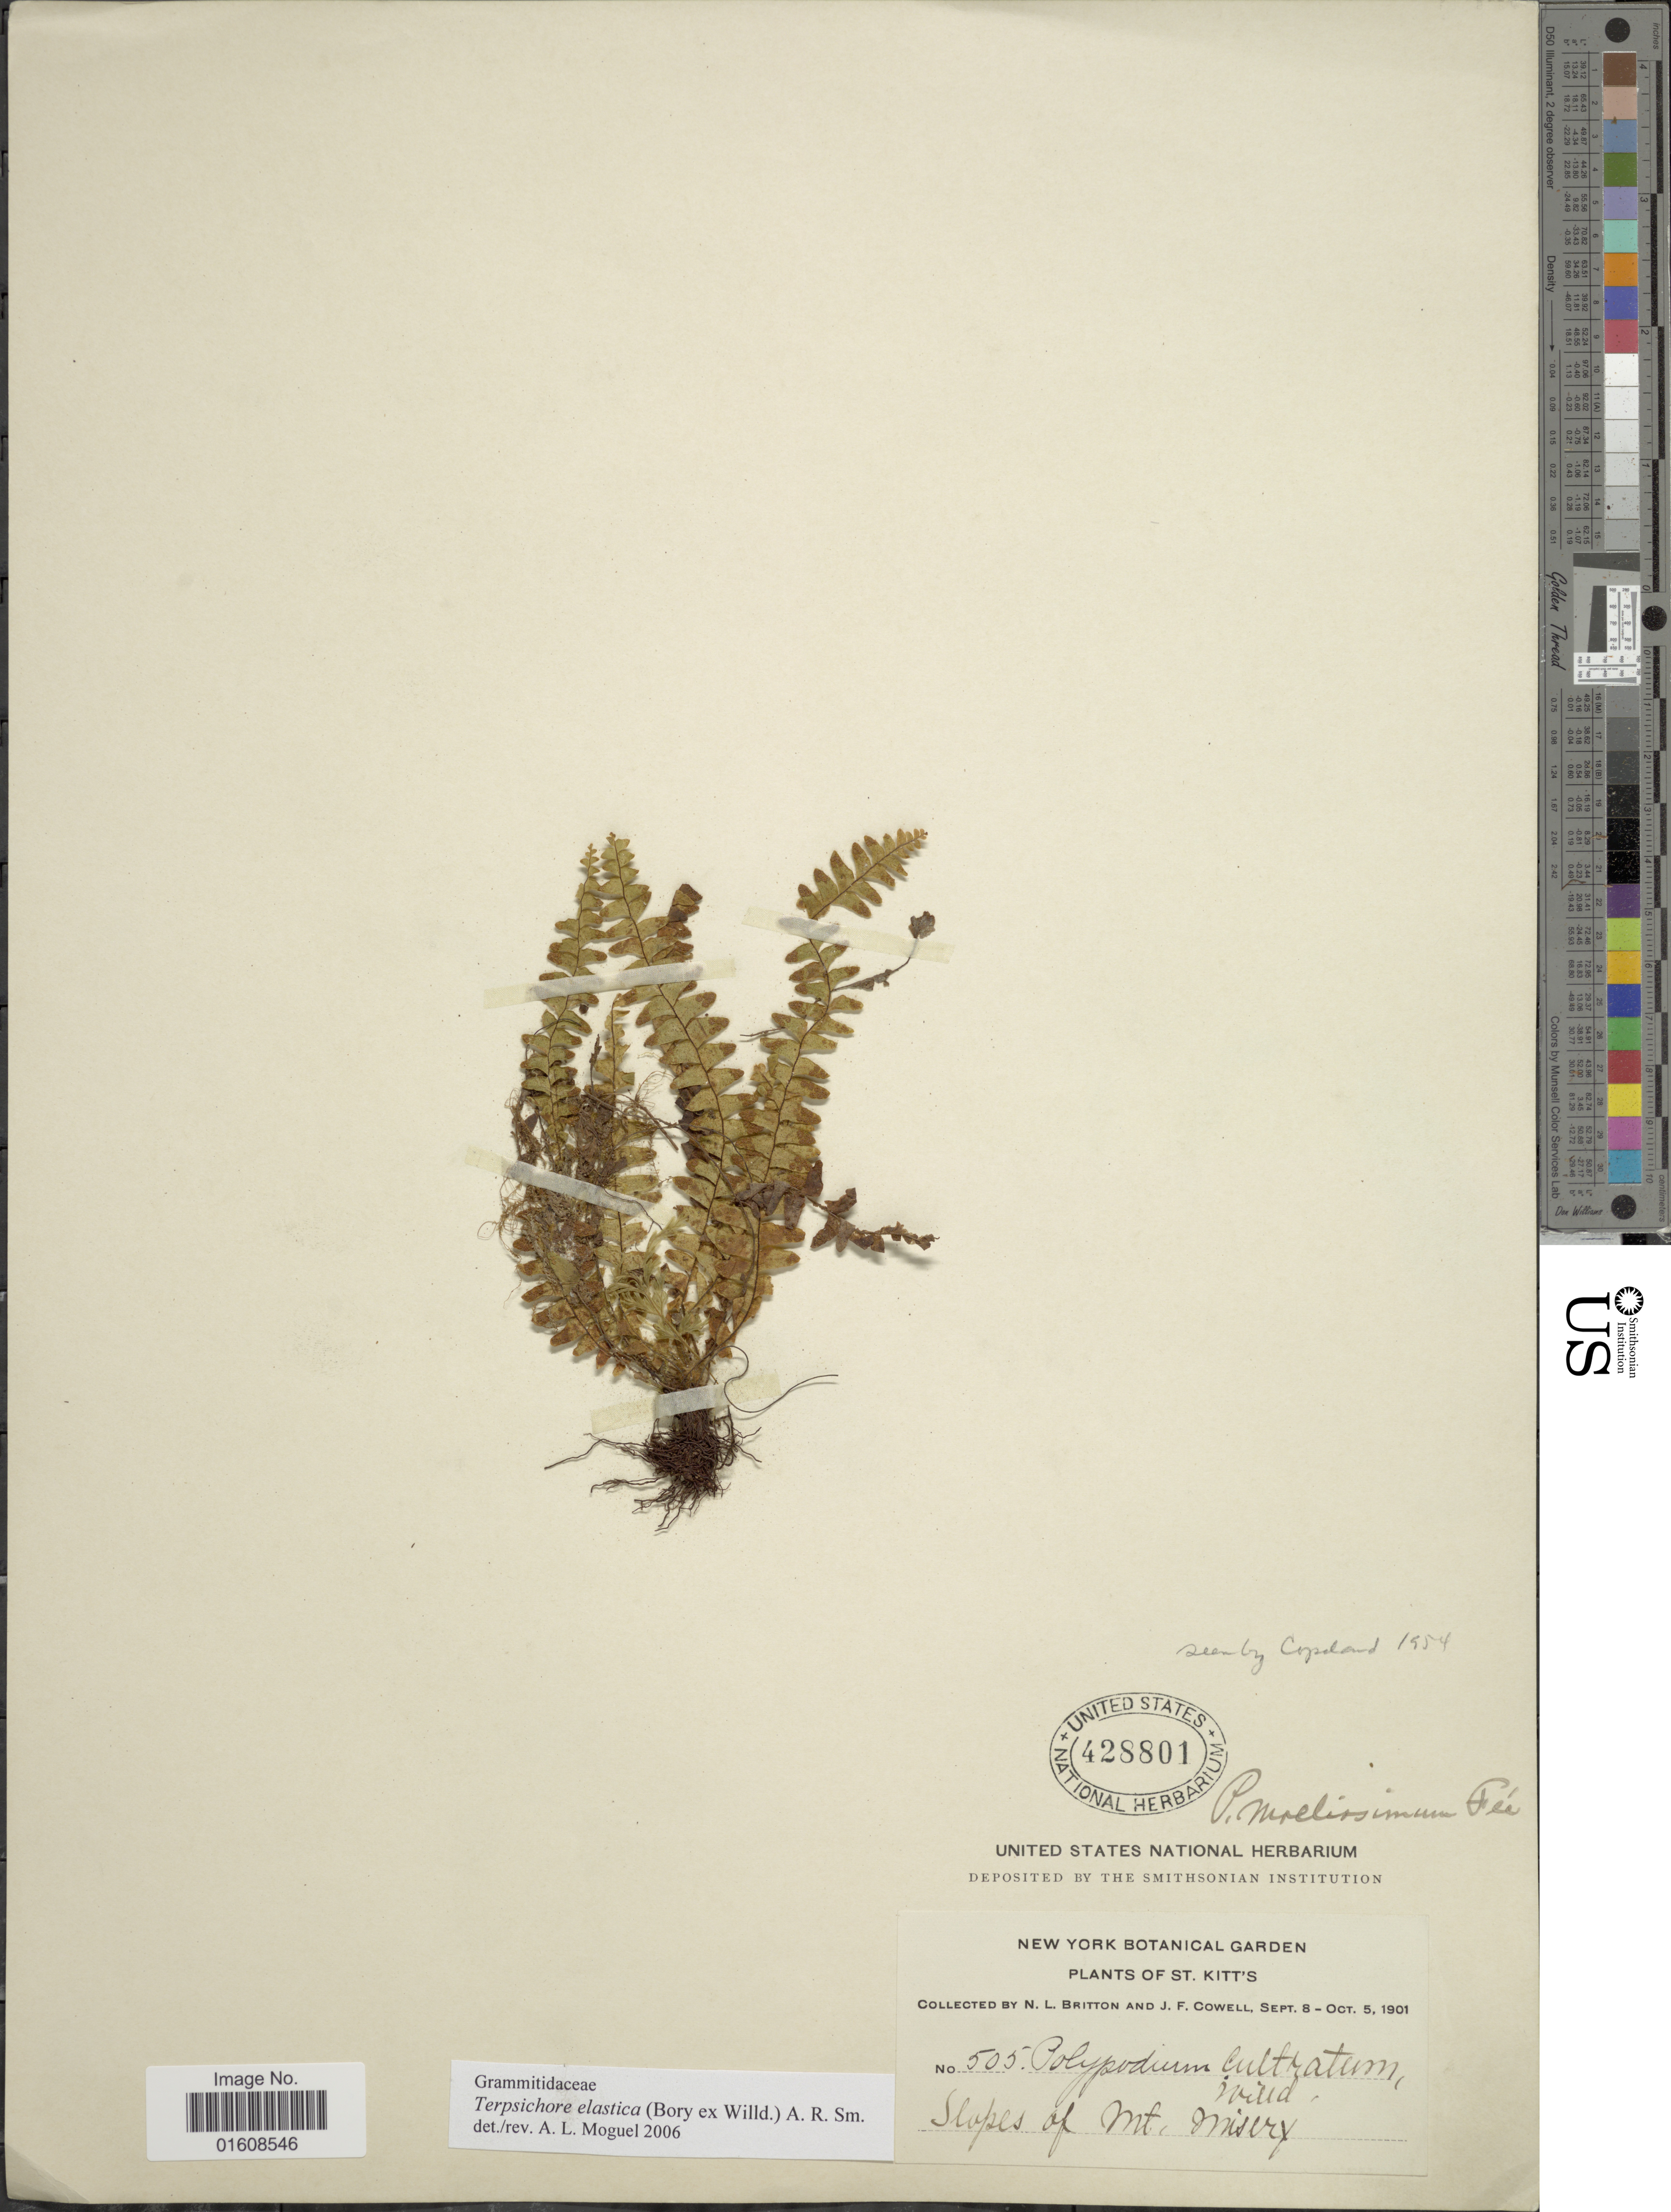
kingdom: Plantae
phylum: Tracheophyta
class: Polypodiopsida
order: Polypodiales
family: Polypodiaceae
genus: Alansmia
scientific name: Alansmia elastica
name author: (Bory ex Willd.) Moguel & M. Kessler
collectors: N. Britton & J. F. Cowell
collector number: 505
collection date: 1901-09-08/1901-10-05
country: St. Christopher-Nevis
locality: St. Kitt's. Slopes of Mt. Misery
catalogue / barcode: US 428801